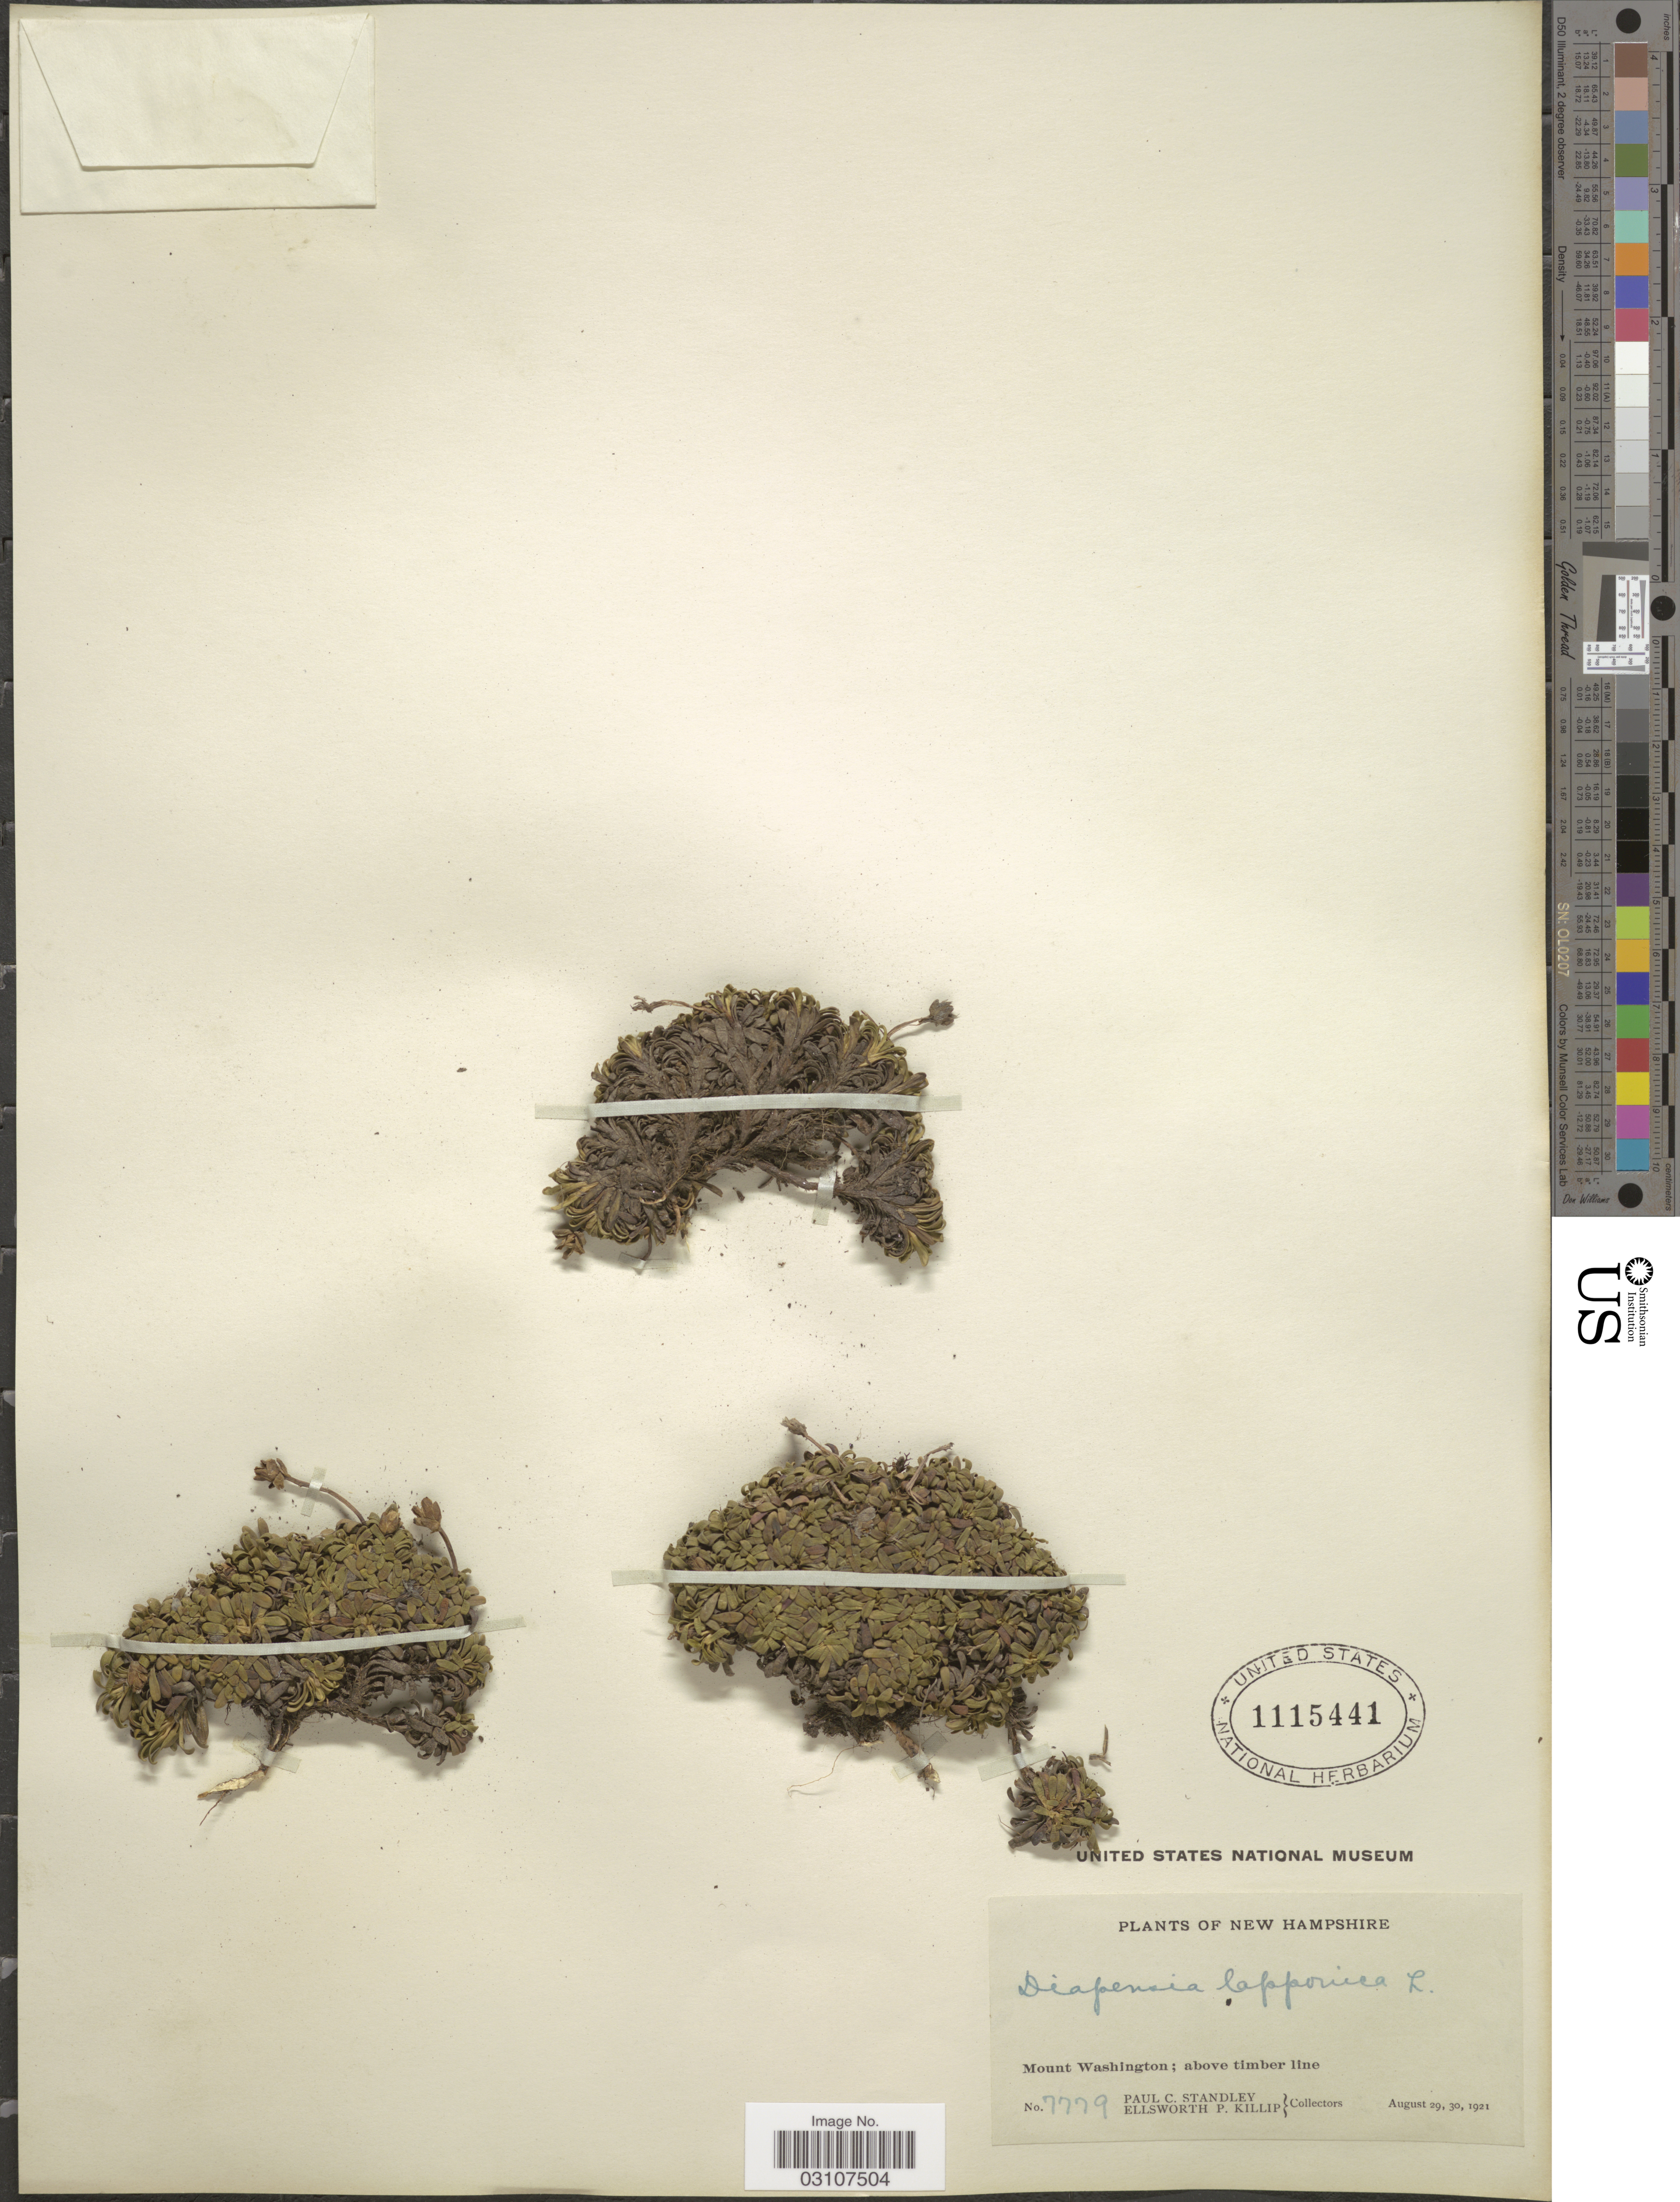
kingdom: Plantae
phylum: Tracheophyta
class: Magnoliopsida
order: Ericales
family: Diapensiaceae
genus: Diapensia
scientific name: Diapensia lapponica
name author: L.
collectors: P. C. Standley & E. P. Killip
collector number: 7779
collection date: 1921-08-29/1921-08-30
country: United States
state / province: New Hampshire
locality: Mount Washington; above timber line.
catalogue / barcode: US 1115441